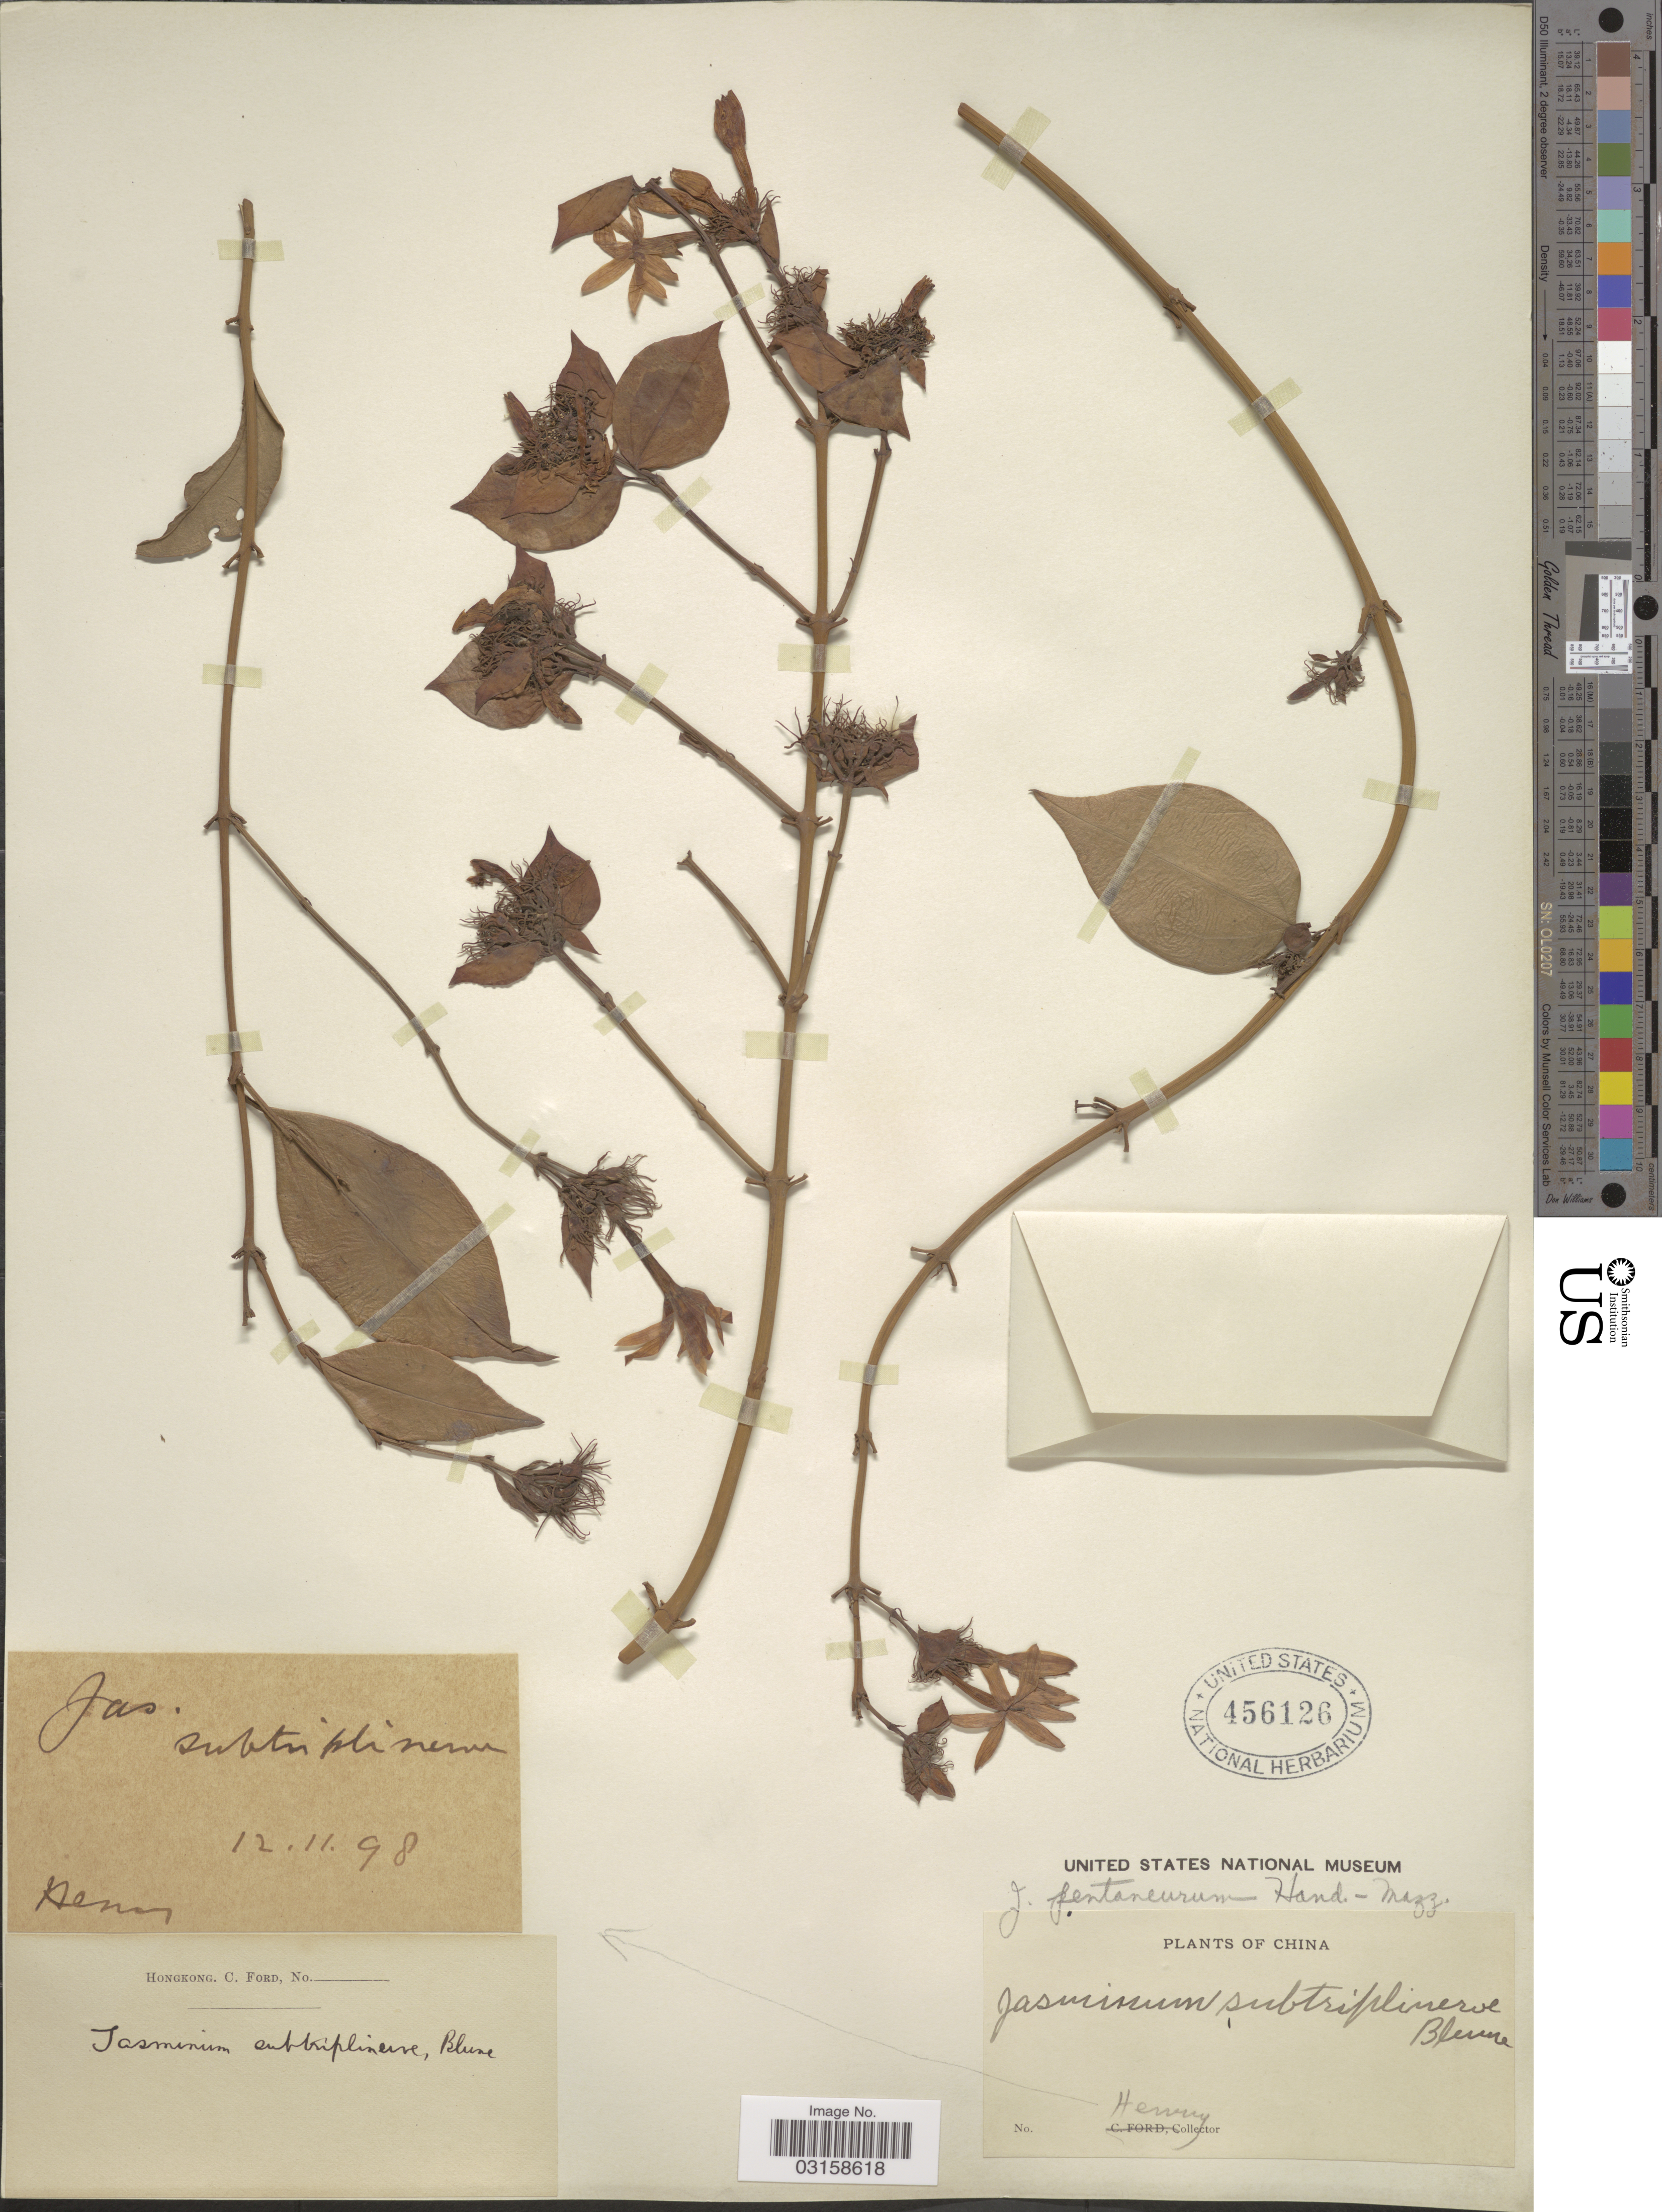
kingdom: Plantae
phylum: Tracheophyta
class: Magnoliopsida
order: Lamiales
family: Oleaceae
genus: Jasminum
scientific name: Jasminum pentaneurum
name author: Hand.-Mazz.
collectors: -. Henry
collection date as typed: Transcribed d/m/y: 12/11/98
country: China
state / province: Hong Kong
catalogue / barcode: US 456126